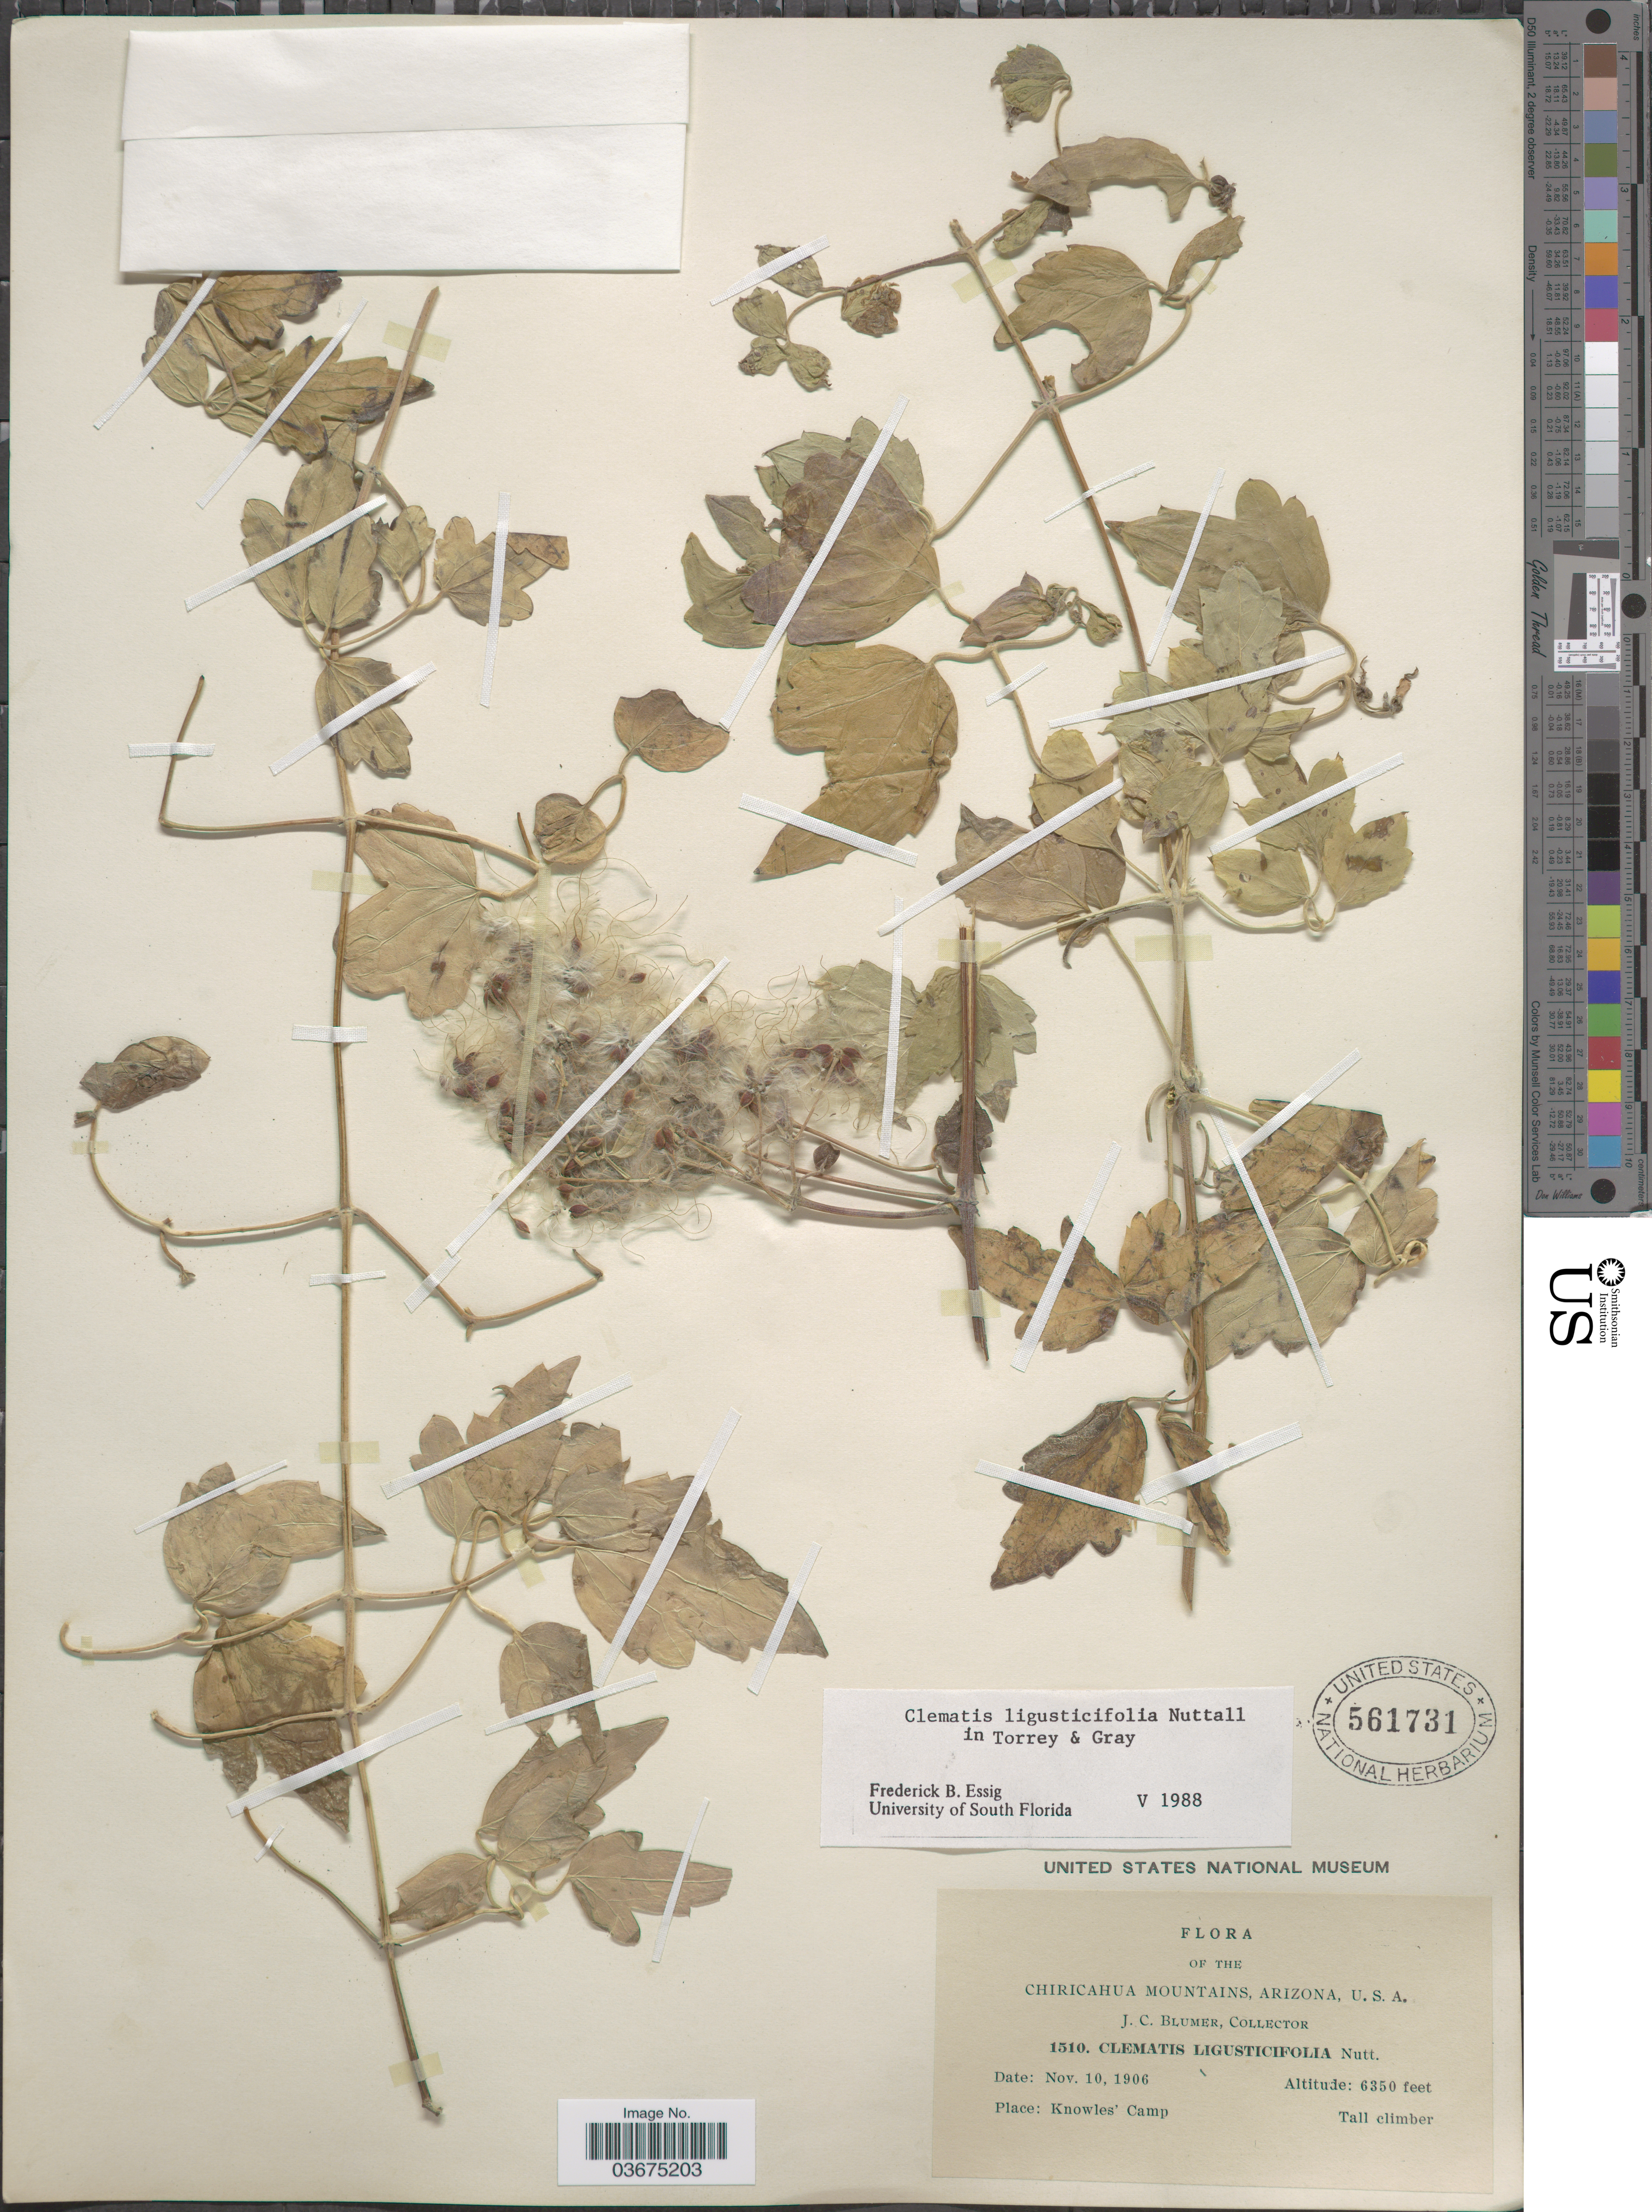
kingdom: Plantae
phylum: Tracheophyta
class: Magnoliopsida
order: Ranunculales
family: Ranunculaceae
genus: Clematis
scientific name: Clematis ligusticifolia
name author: Nutt.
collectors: J. C. Blumer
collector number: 1510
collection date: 1906-11-10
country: United States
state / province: Arizona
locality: Chiricahua Mountains. Knowles' Camp.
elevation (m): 1935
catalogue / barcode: US 561731